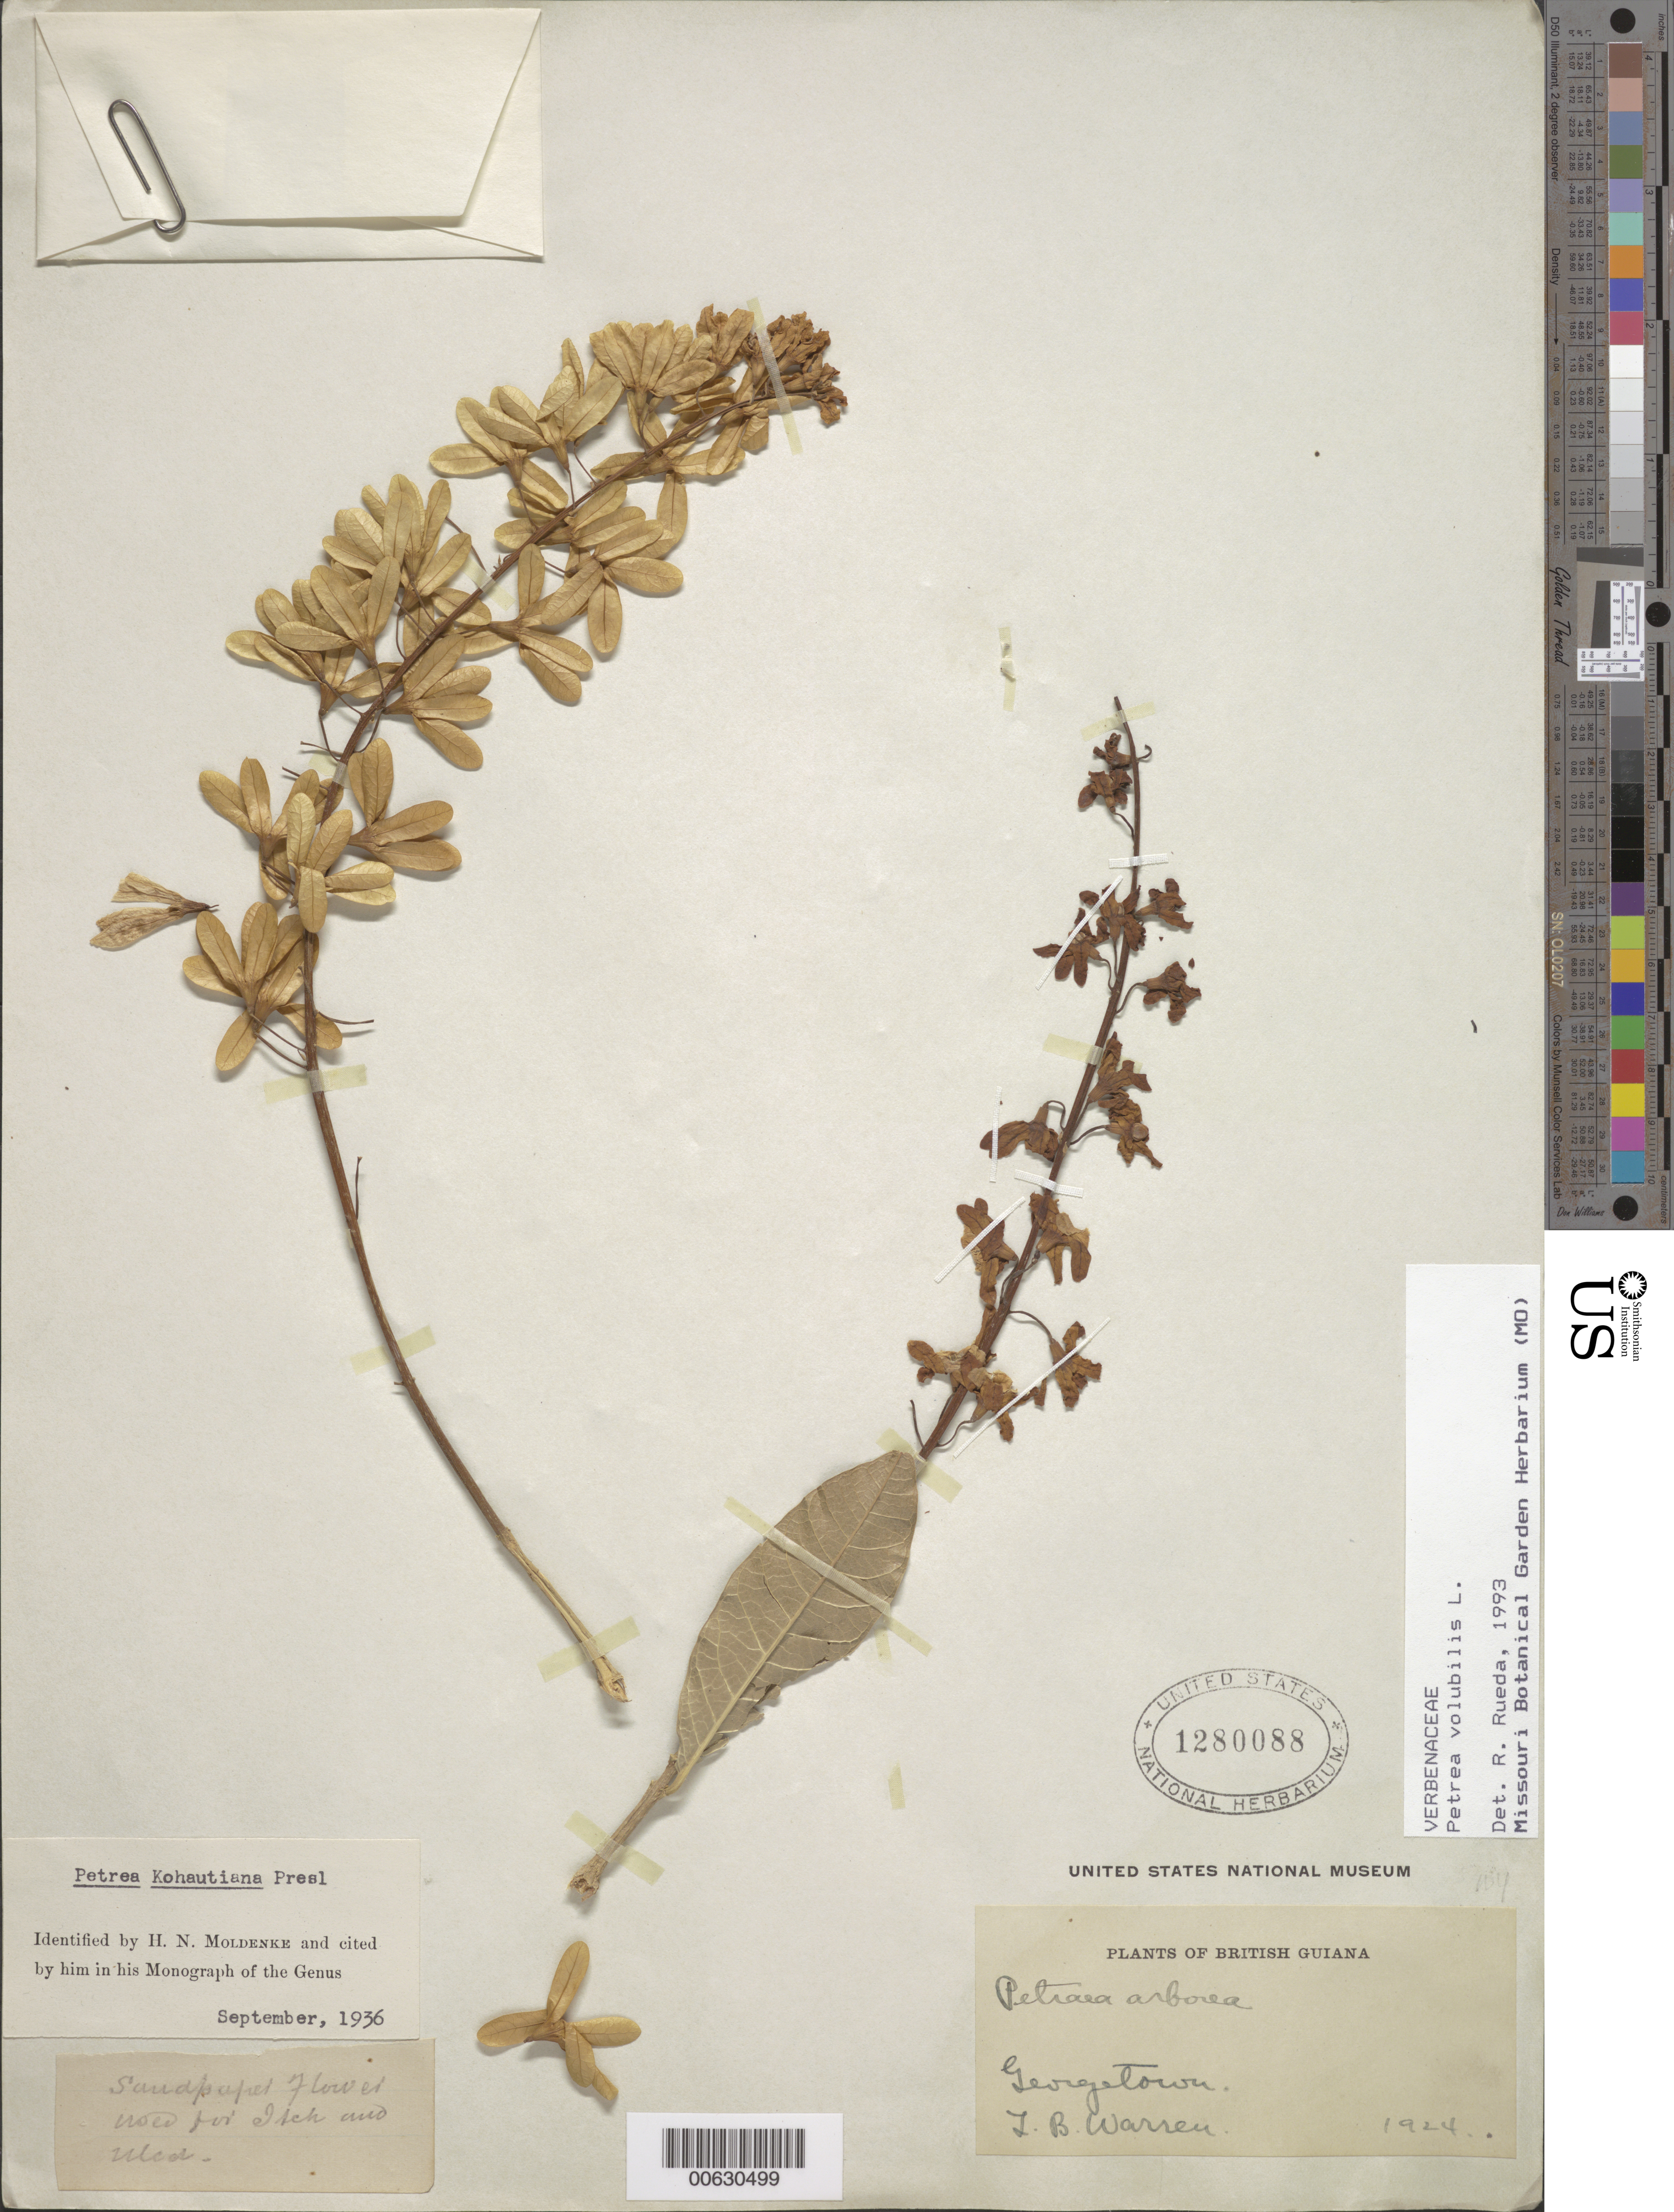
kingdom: Plantae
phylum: Tracheophyta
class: Magnoliopsida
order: Lamiales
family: Verbenaceae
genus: Petrea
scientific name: Petrea volubilis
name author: L.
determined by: Rueda, R. M.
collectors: L. Warren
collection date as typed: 1924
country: Guyana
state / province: Demerara-Mahaica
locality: Georgetown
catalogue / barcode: US 1280088